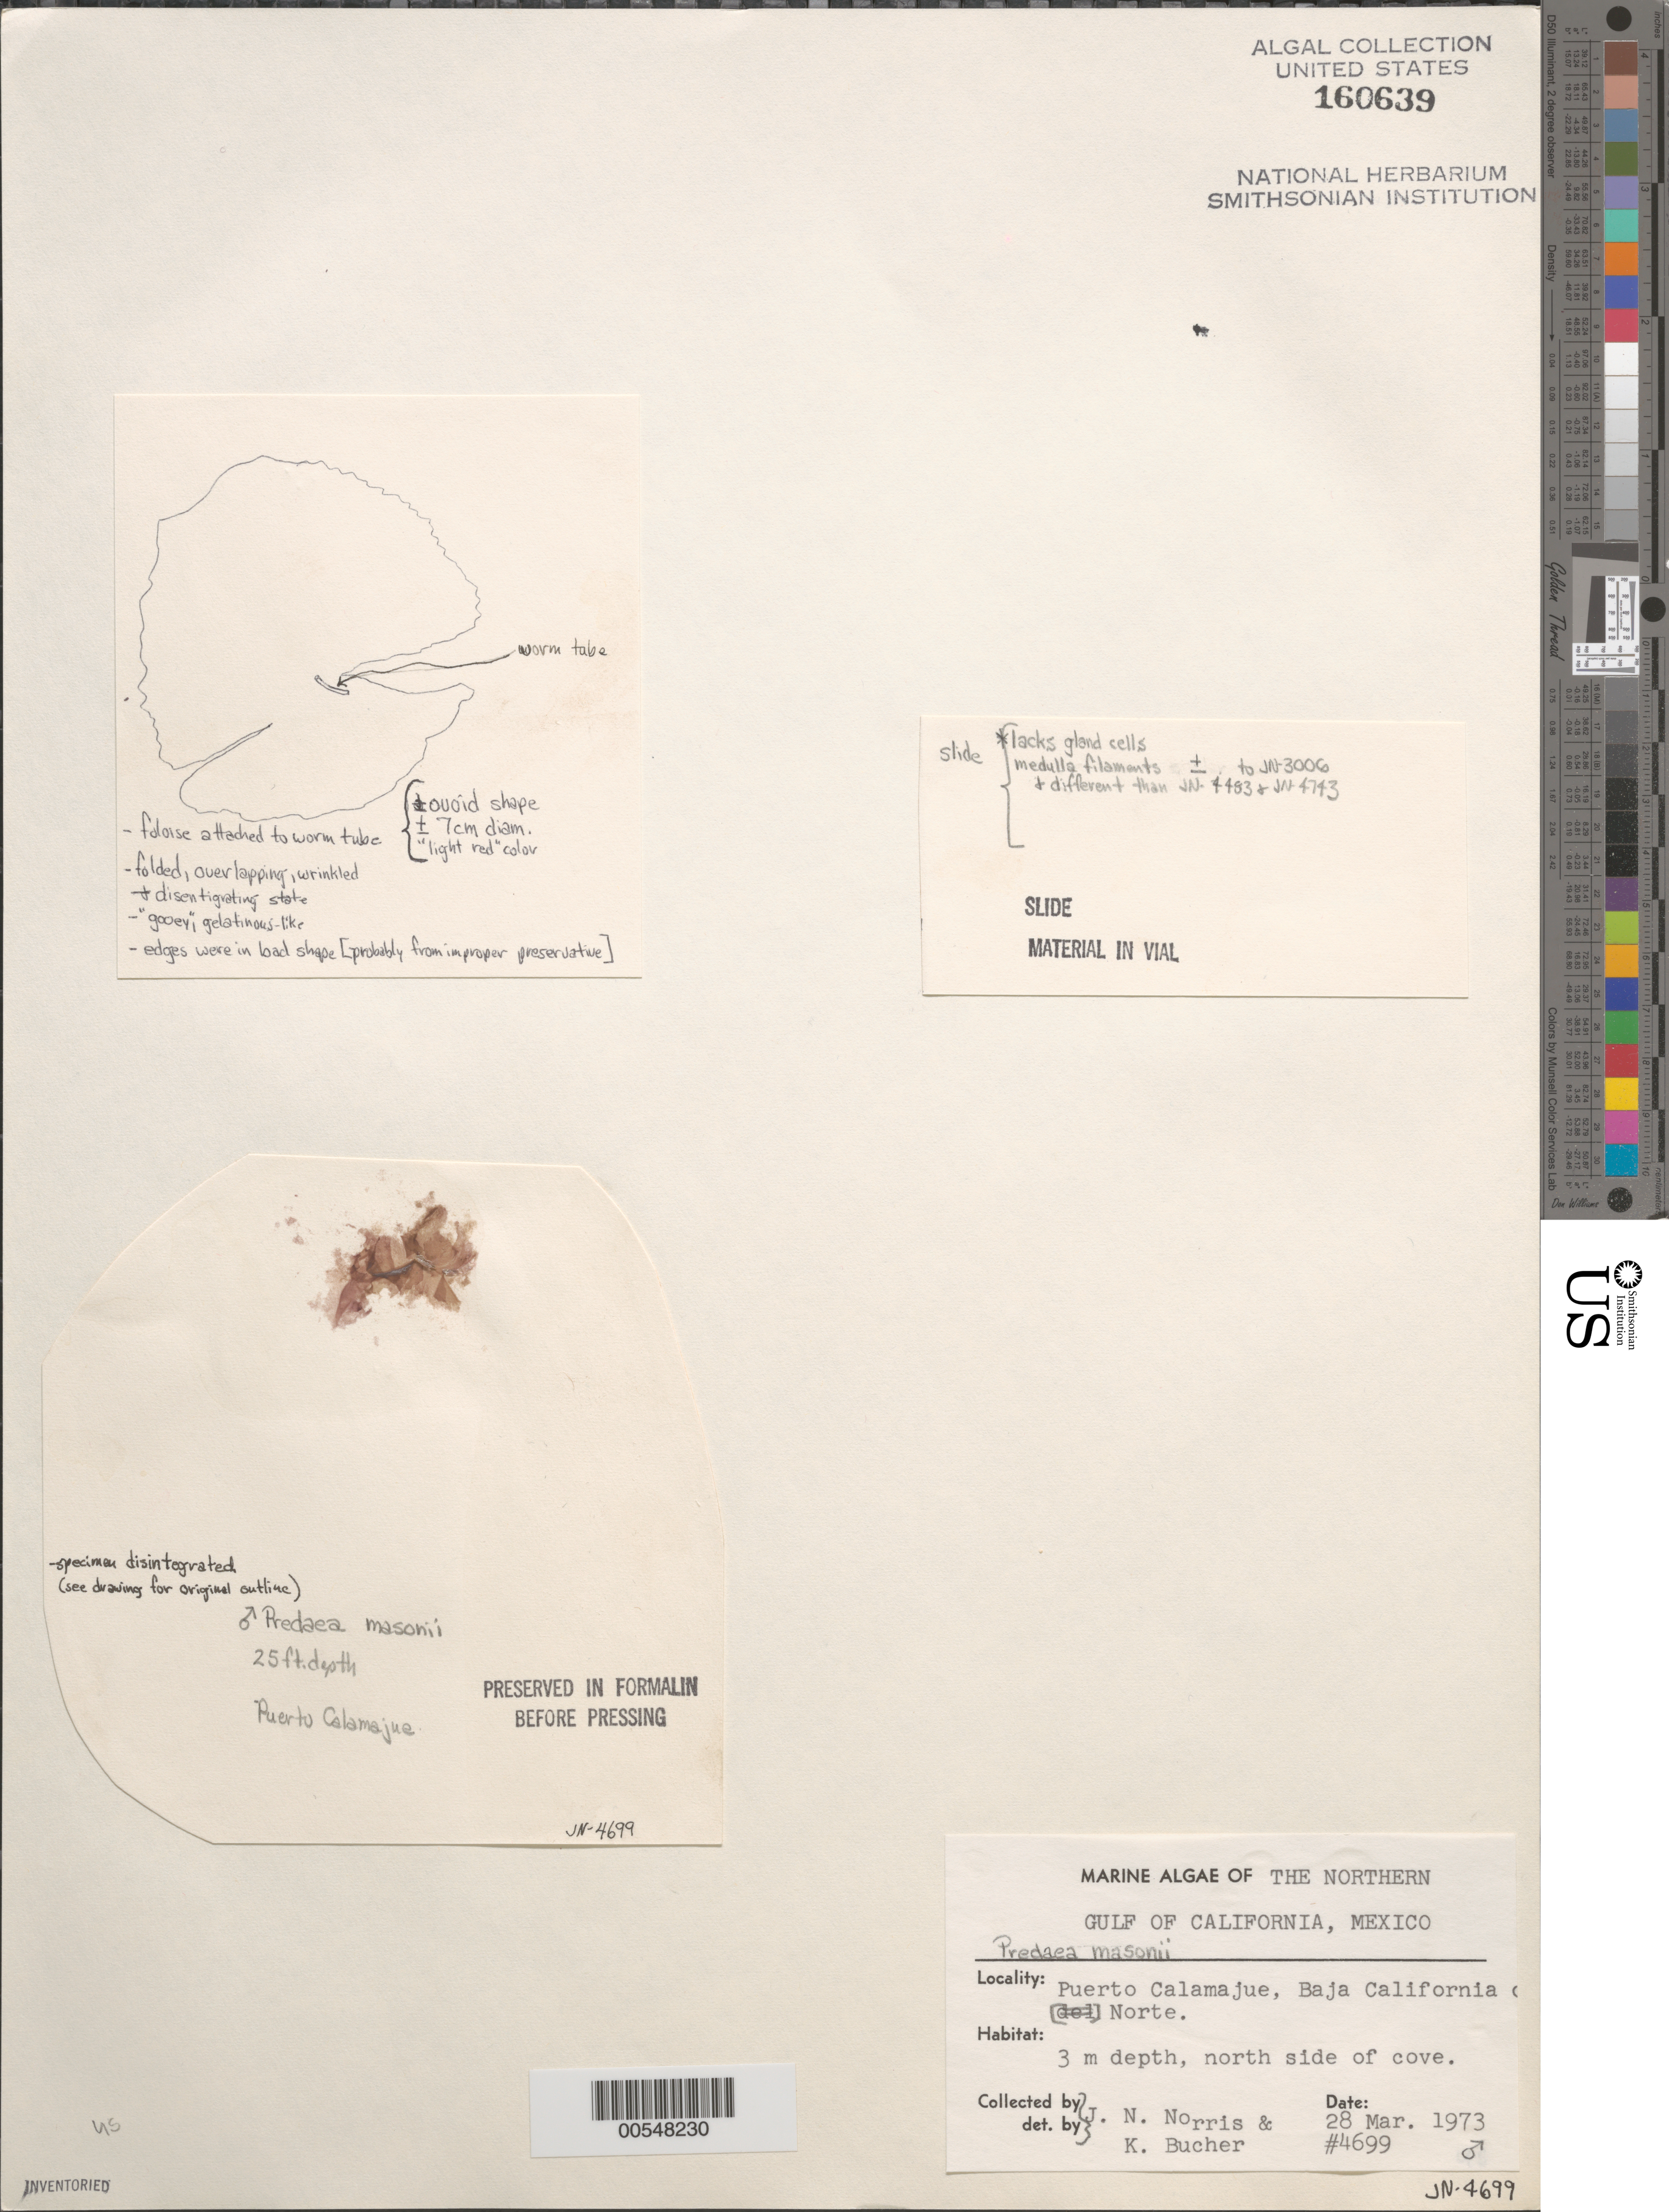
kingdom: Plantae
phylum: Rhodophyta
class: Florideophyceae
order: Nemastomatales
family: Nemastomataceae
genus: Predaea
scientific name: Predaea masonii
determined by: Norris, J. N.; Bucher, K. E.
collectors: J. N. Norris & K. E. Bucher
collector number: JN-4699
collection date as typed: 28 Mar 1973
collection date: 1973-03-28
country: Mexico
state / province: Baja California Norte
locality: Puerto Calamajue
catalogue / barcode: US 160639